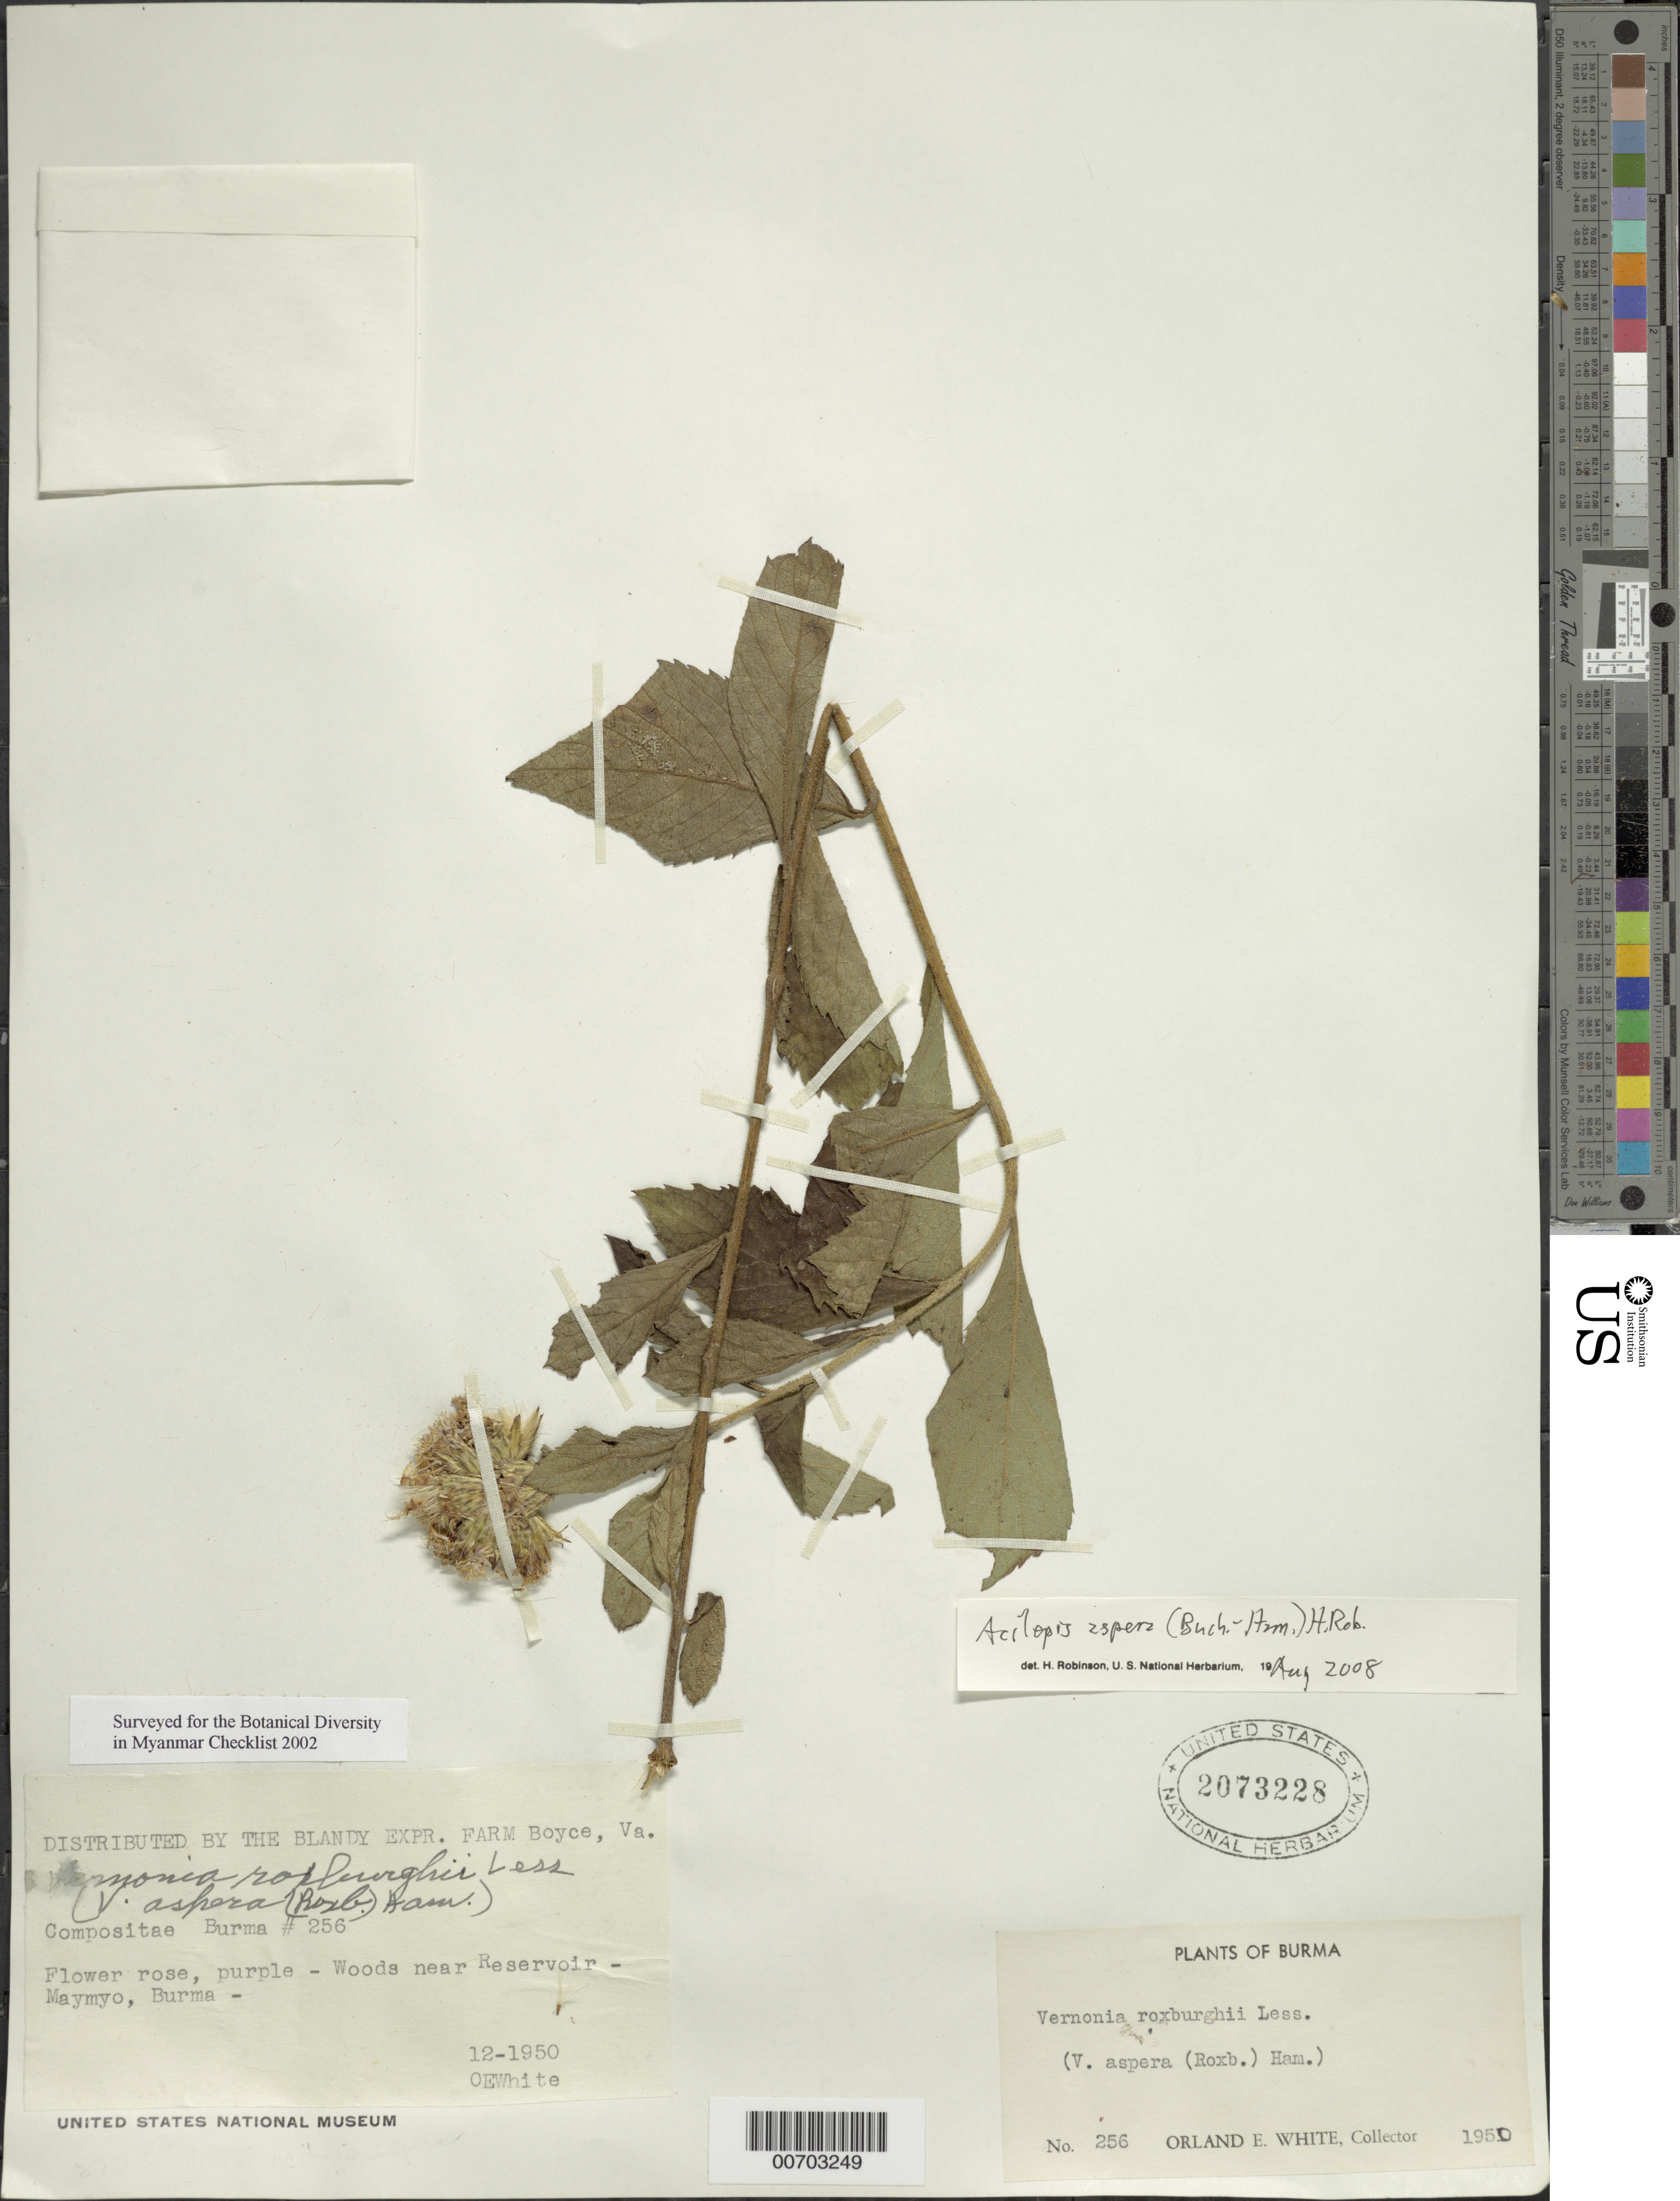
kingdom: Plantae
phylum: Tracheophyta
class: Magnoliopsida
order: Asterales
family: Asteraceae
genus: Acilepis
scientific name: Acilepis aspera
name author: (Buch.-Ham.) H. Rob.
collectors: O. E. White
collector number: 256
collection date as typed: Dec 1950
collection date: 1950-12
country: Myanmar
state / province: Mandalay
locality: Maymyo, near Reservoir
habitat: Woods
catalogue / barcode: US 2073228